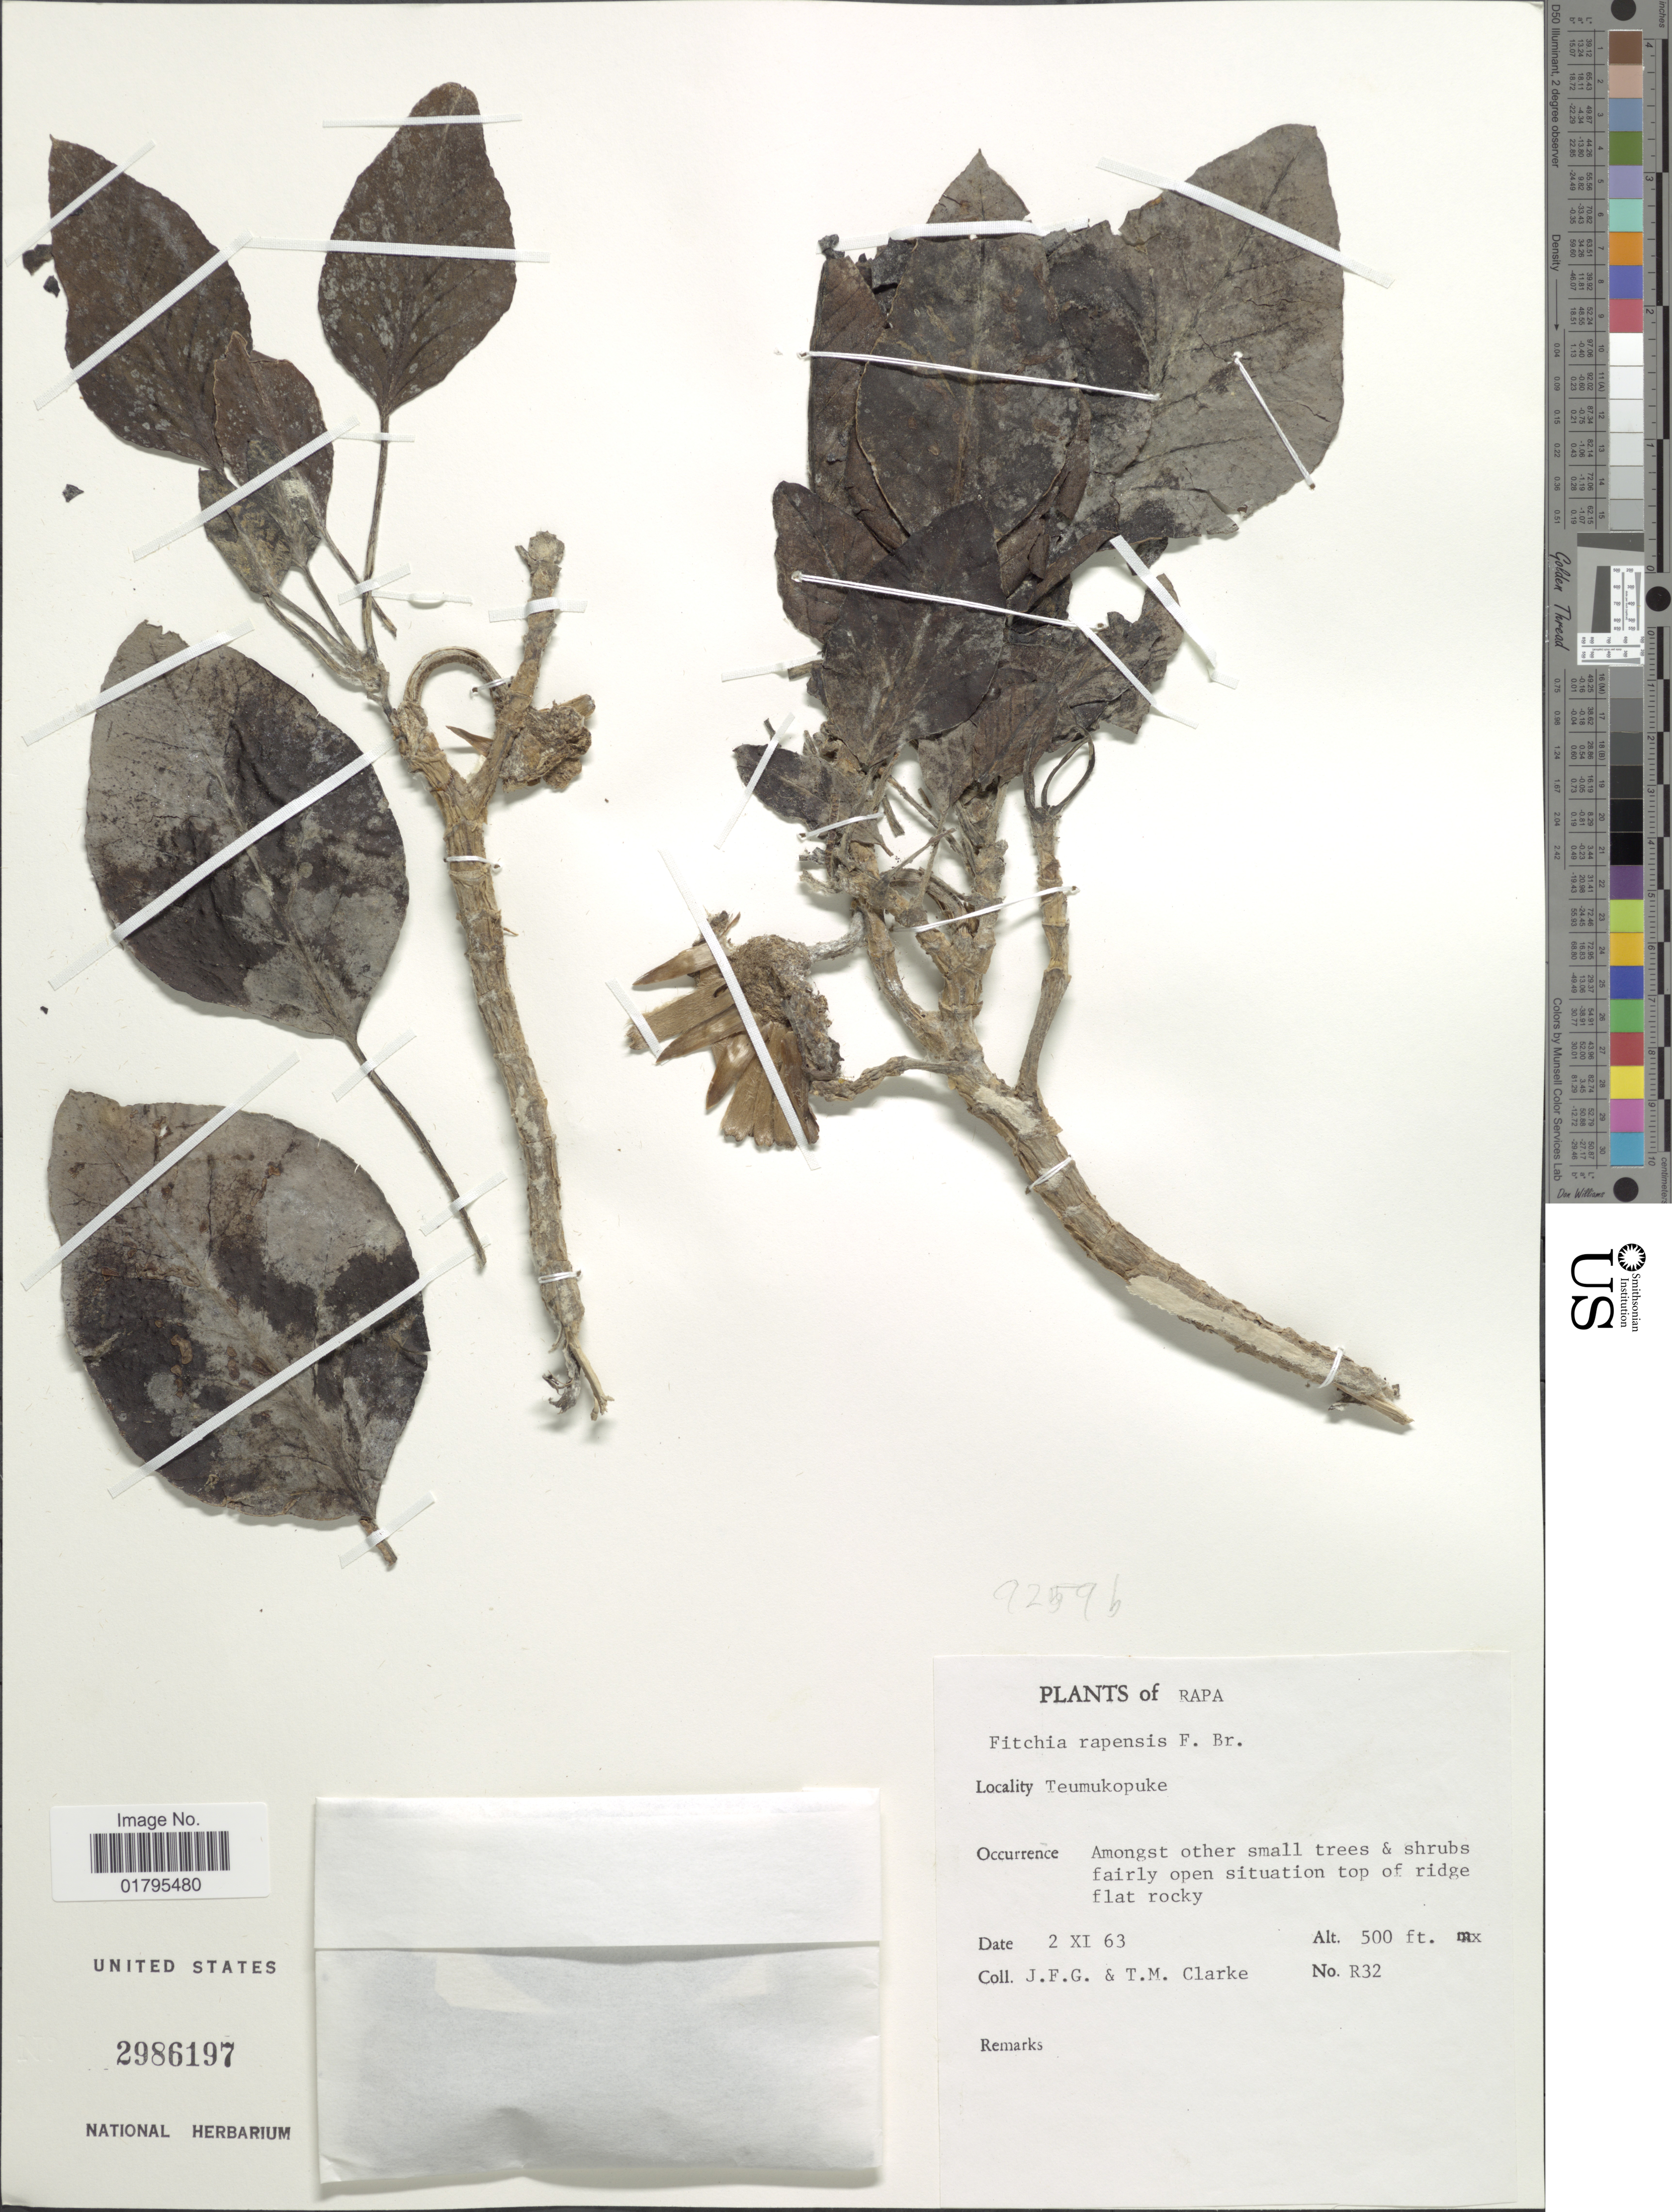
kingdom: Plantae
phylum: Tracheophyta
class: Magnoliopsida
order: Asterales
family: Asteraceae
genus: Fitchia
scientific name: Fitchia rapensis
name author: F. Br.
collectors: J. F. Clarke & T. M. Clarke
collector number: R32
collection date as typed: Transcribed d/m/y: 2/11/63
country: French Polynesia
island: Rapa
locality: Rapa, Teamukopuke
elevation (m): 152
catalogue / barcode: US 2986197